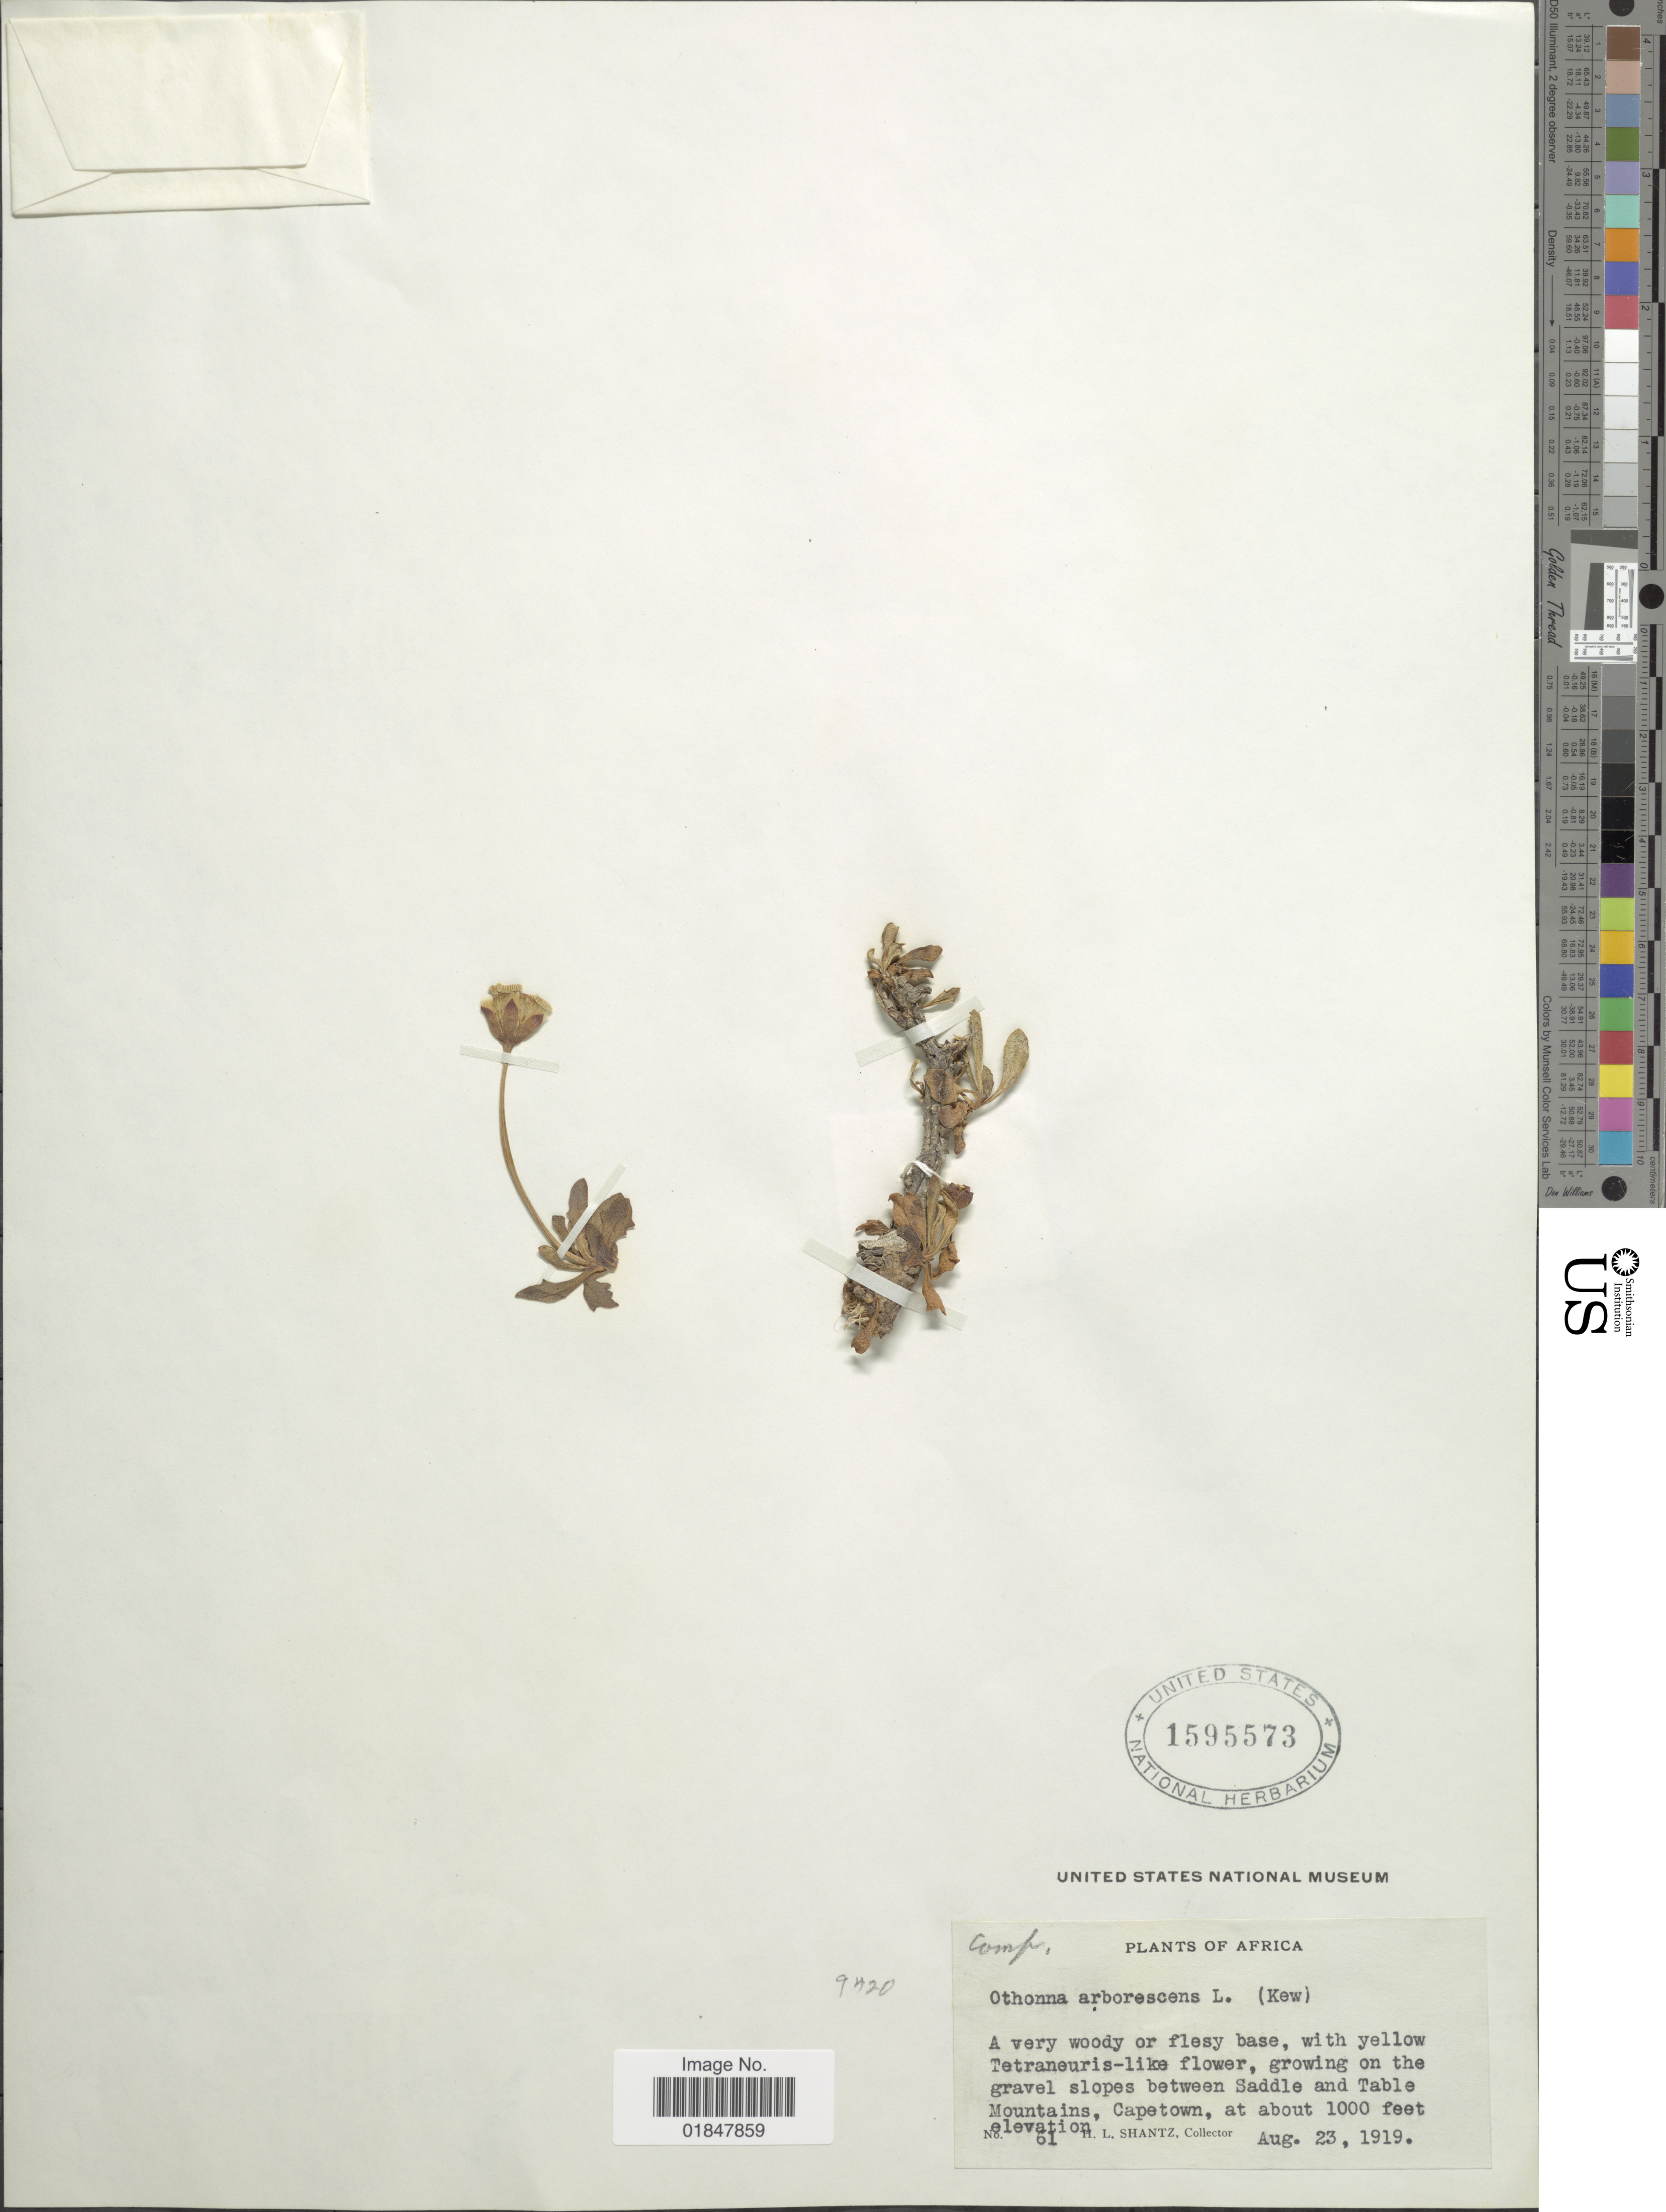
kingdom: Plantae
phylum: Tracheophyta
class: Magnoliopsida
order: Asterales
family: Asteraceae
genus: Othonna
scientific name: Othonna arborescens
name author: L.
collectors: H. Shantz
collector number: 61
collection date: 1919-08-23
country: South Africa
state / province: Western Cape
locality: Africa, between Saddle and Table Mountains, Capetown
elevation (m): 305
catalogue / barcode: US 1595573